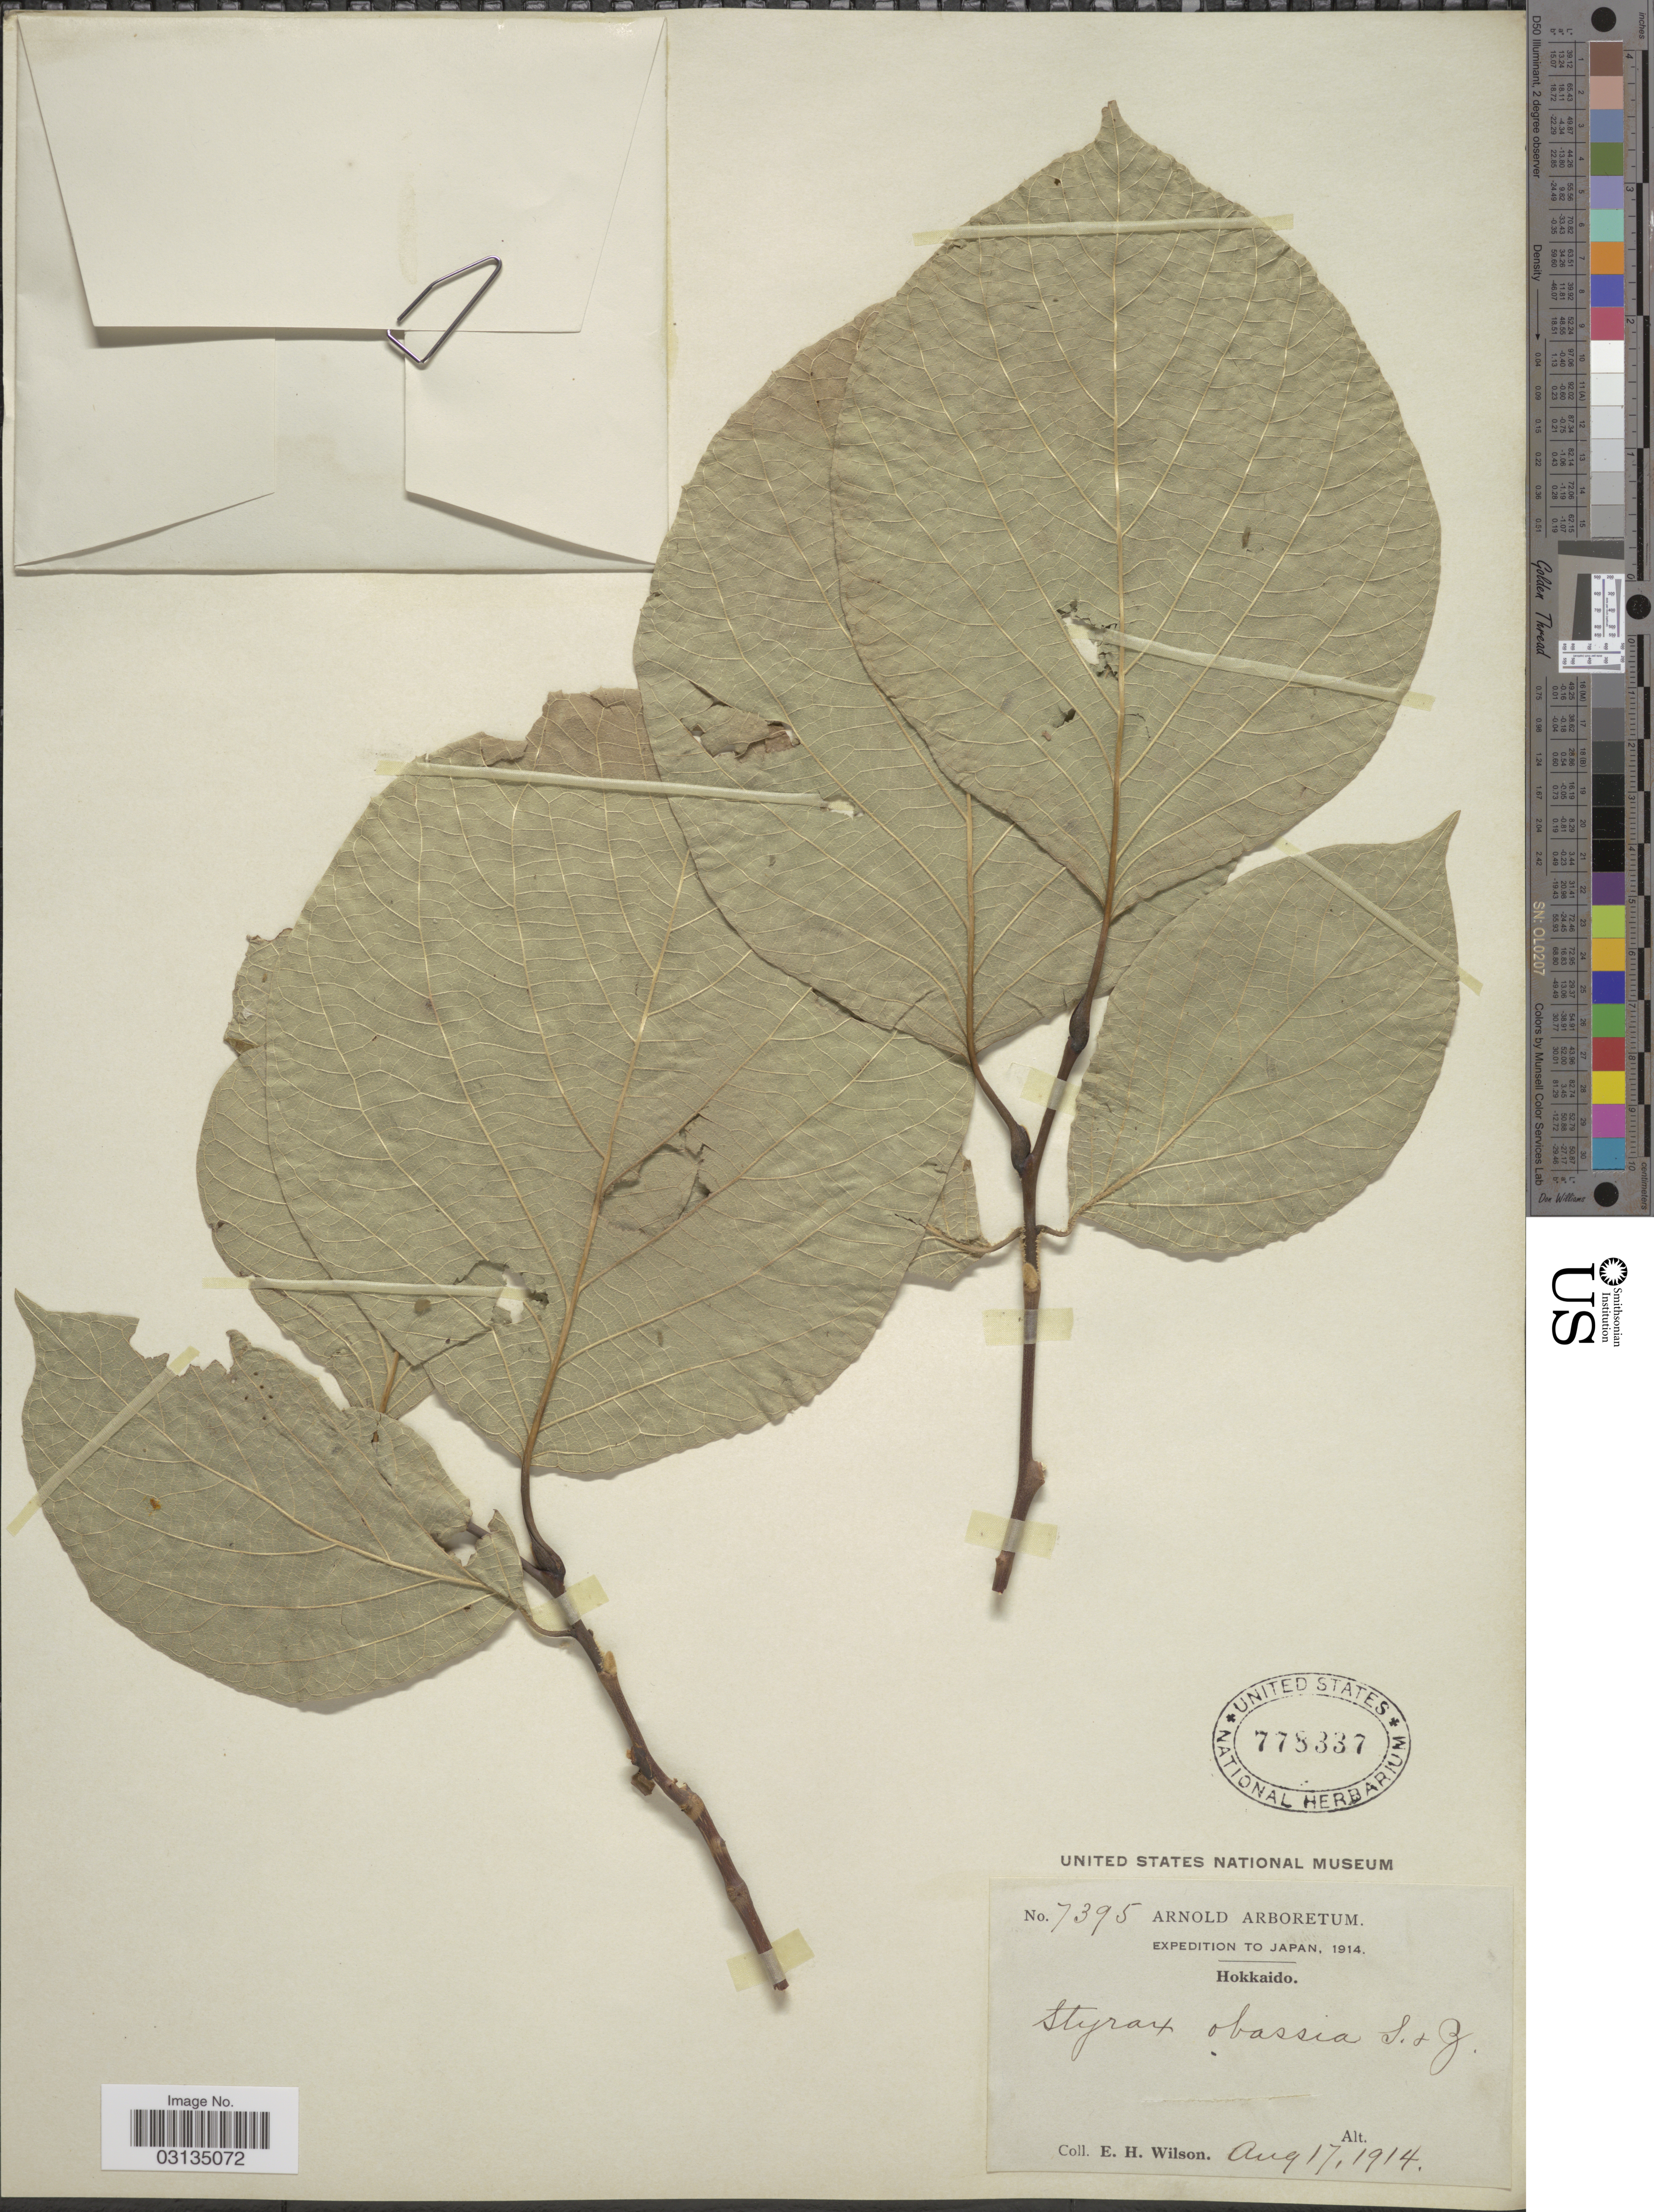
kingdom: Plantae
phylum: Tracheophyta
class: Magnoliopsida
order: Ericales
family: Styracaceae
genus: Styrax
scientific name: Styrax obassia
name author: Siebold & Zucc.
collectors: E. Wilson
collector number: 7395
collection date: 1914-08-17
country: Japan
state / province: Hokkaidō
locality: Japan, Hokkaido.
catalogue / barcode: US 778337